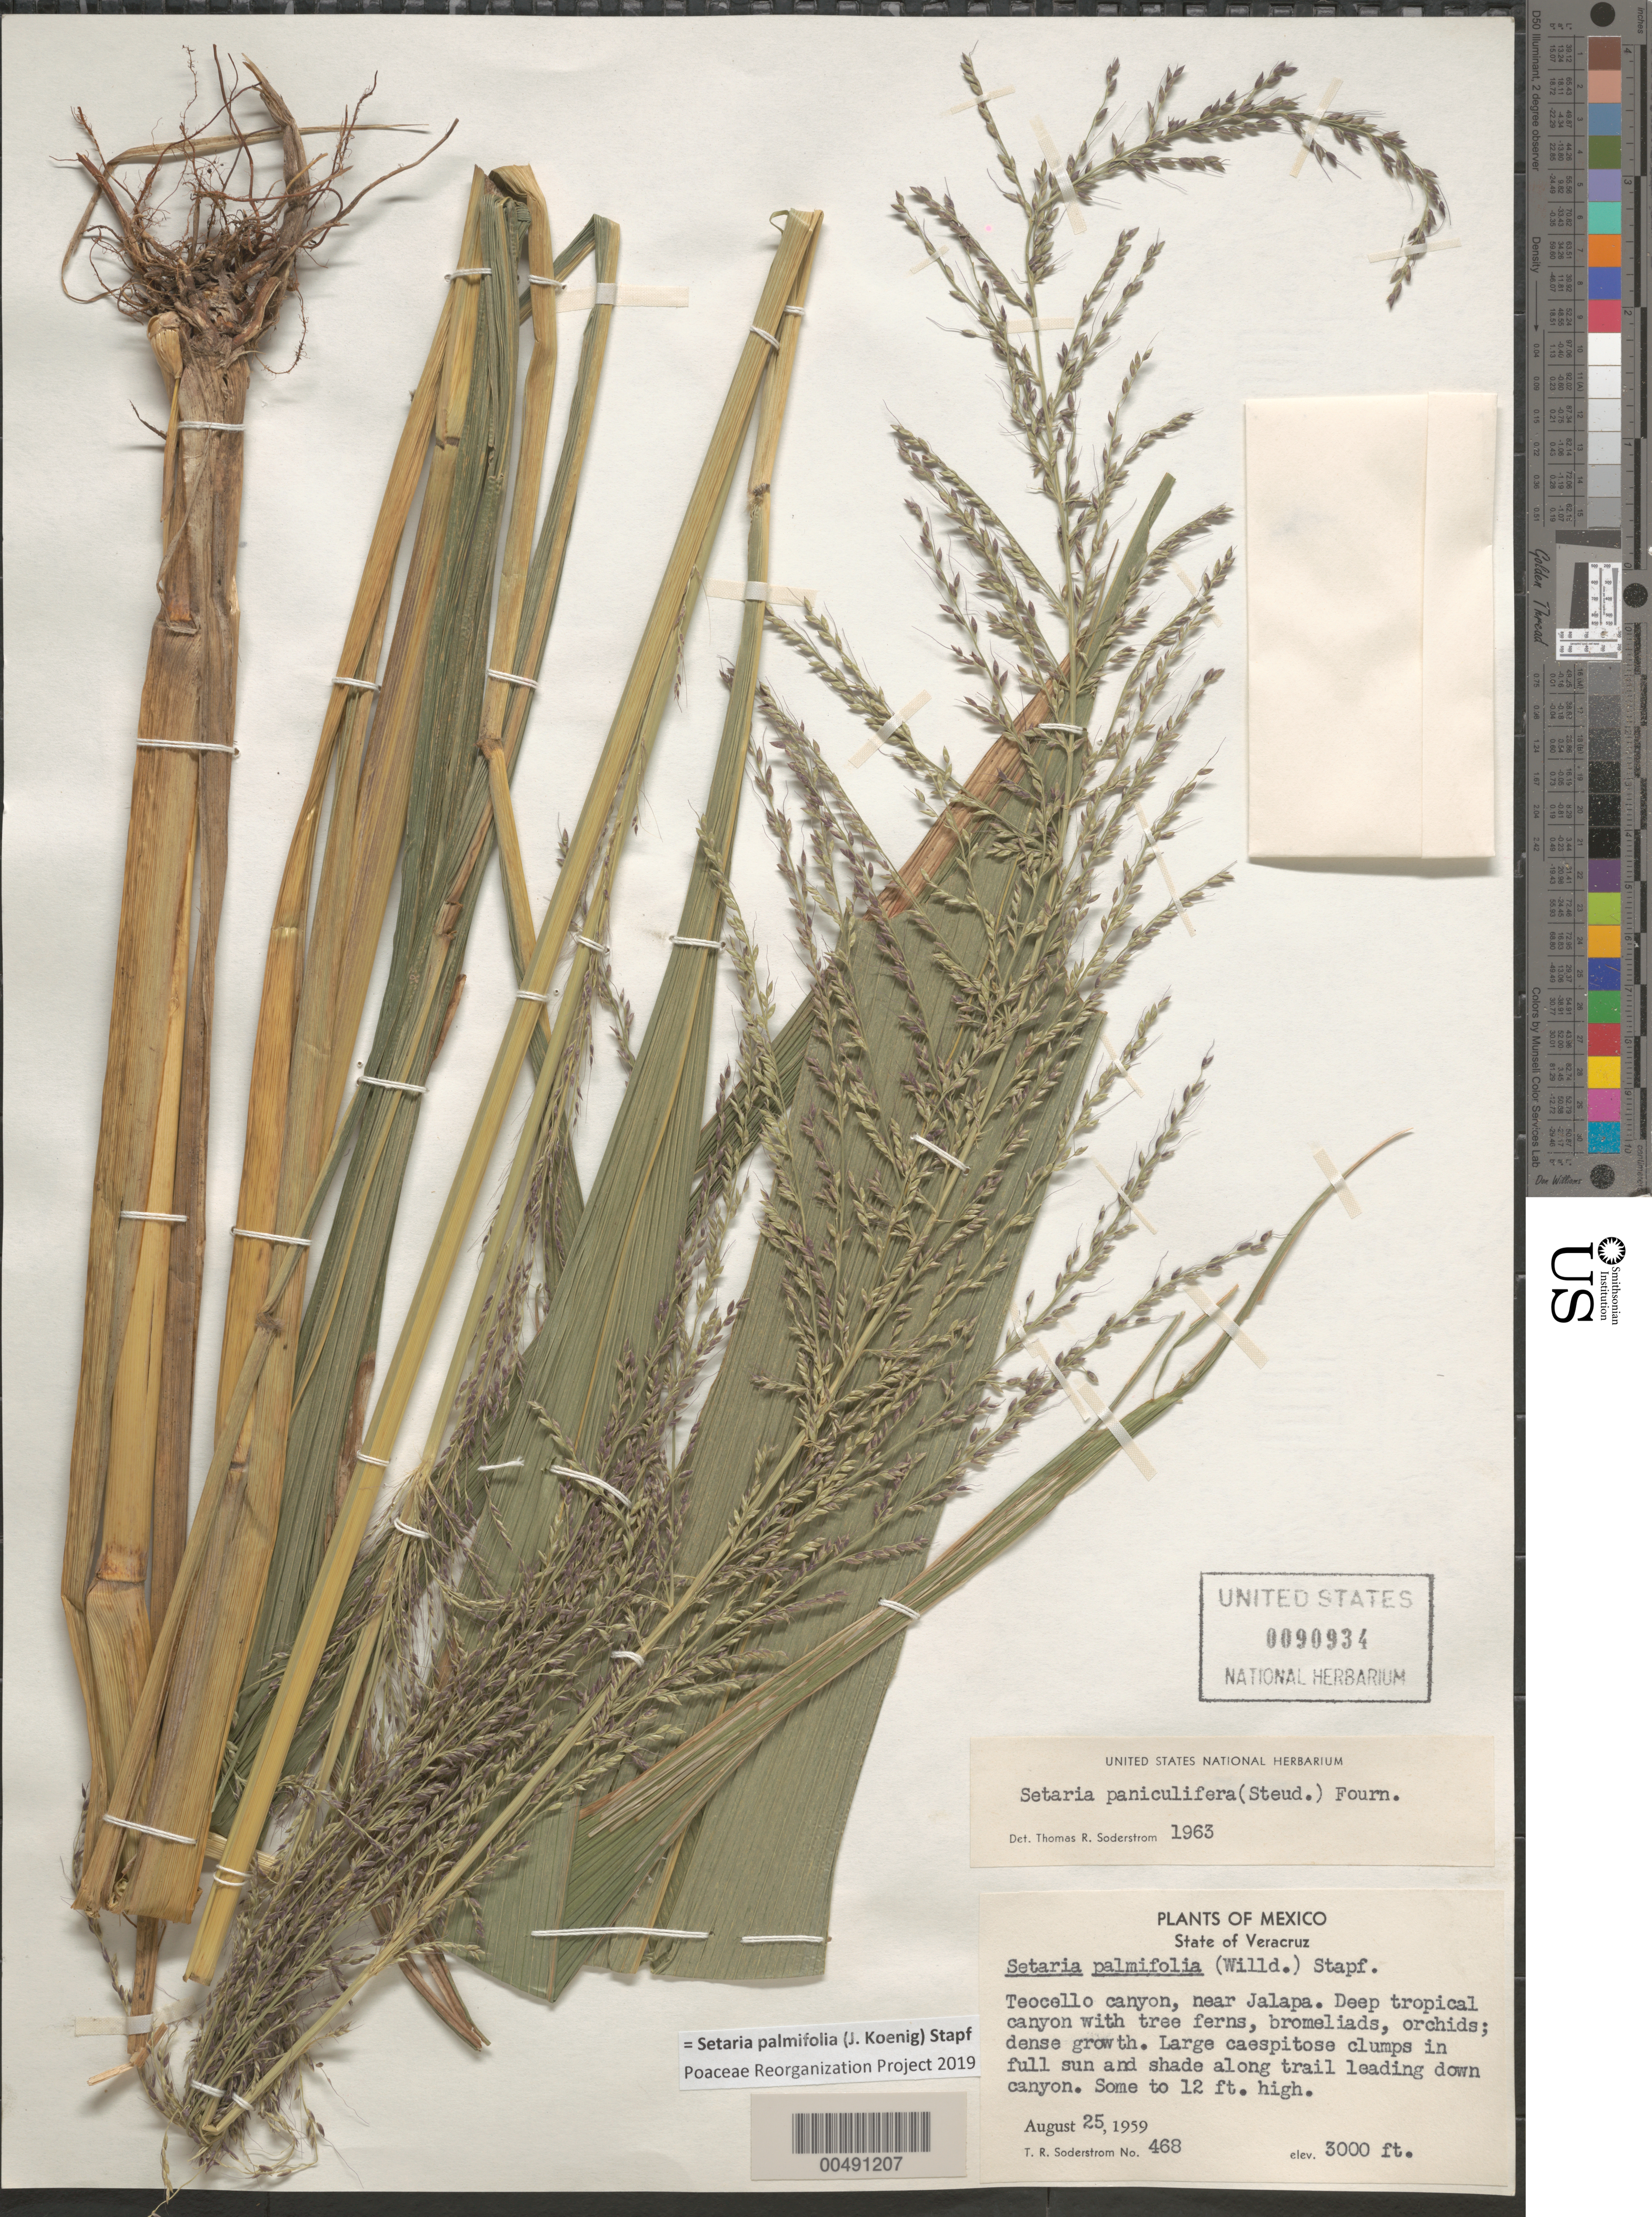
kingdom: Plantae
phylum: Tracheophyta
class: Liliopsida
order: Poales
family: Poaceae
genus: Setaria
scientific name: Setaria palmifolia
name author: (J. Koenig) Stapf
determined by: Poaceae Reorganization Project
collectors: T. R. Soderstrom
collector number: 468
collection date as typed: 25 Aug 1959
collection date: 1959-08-25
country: Mexico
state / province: Veracruz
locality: Teocello canyon, near Jalapa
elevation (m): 914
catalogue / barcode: US 90934